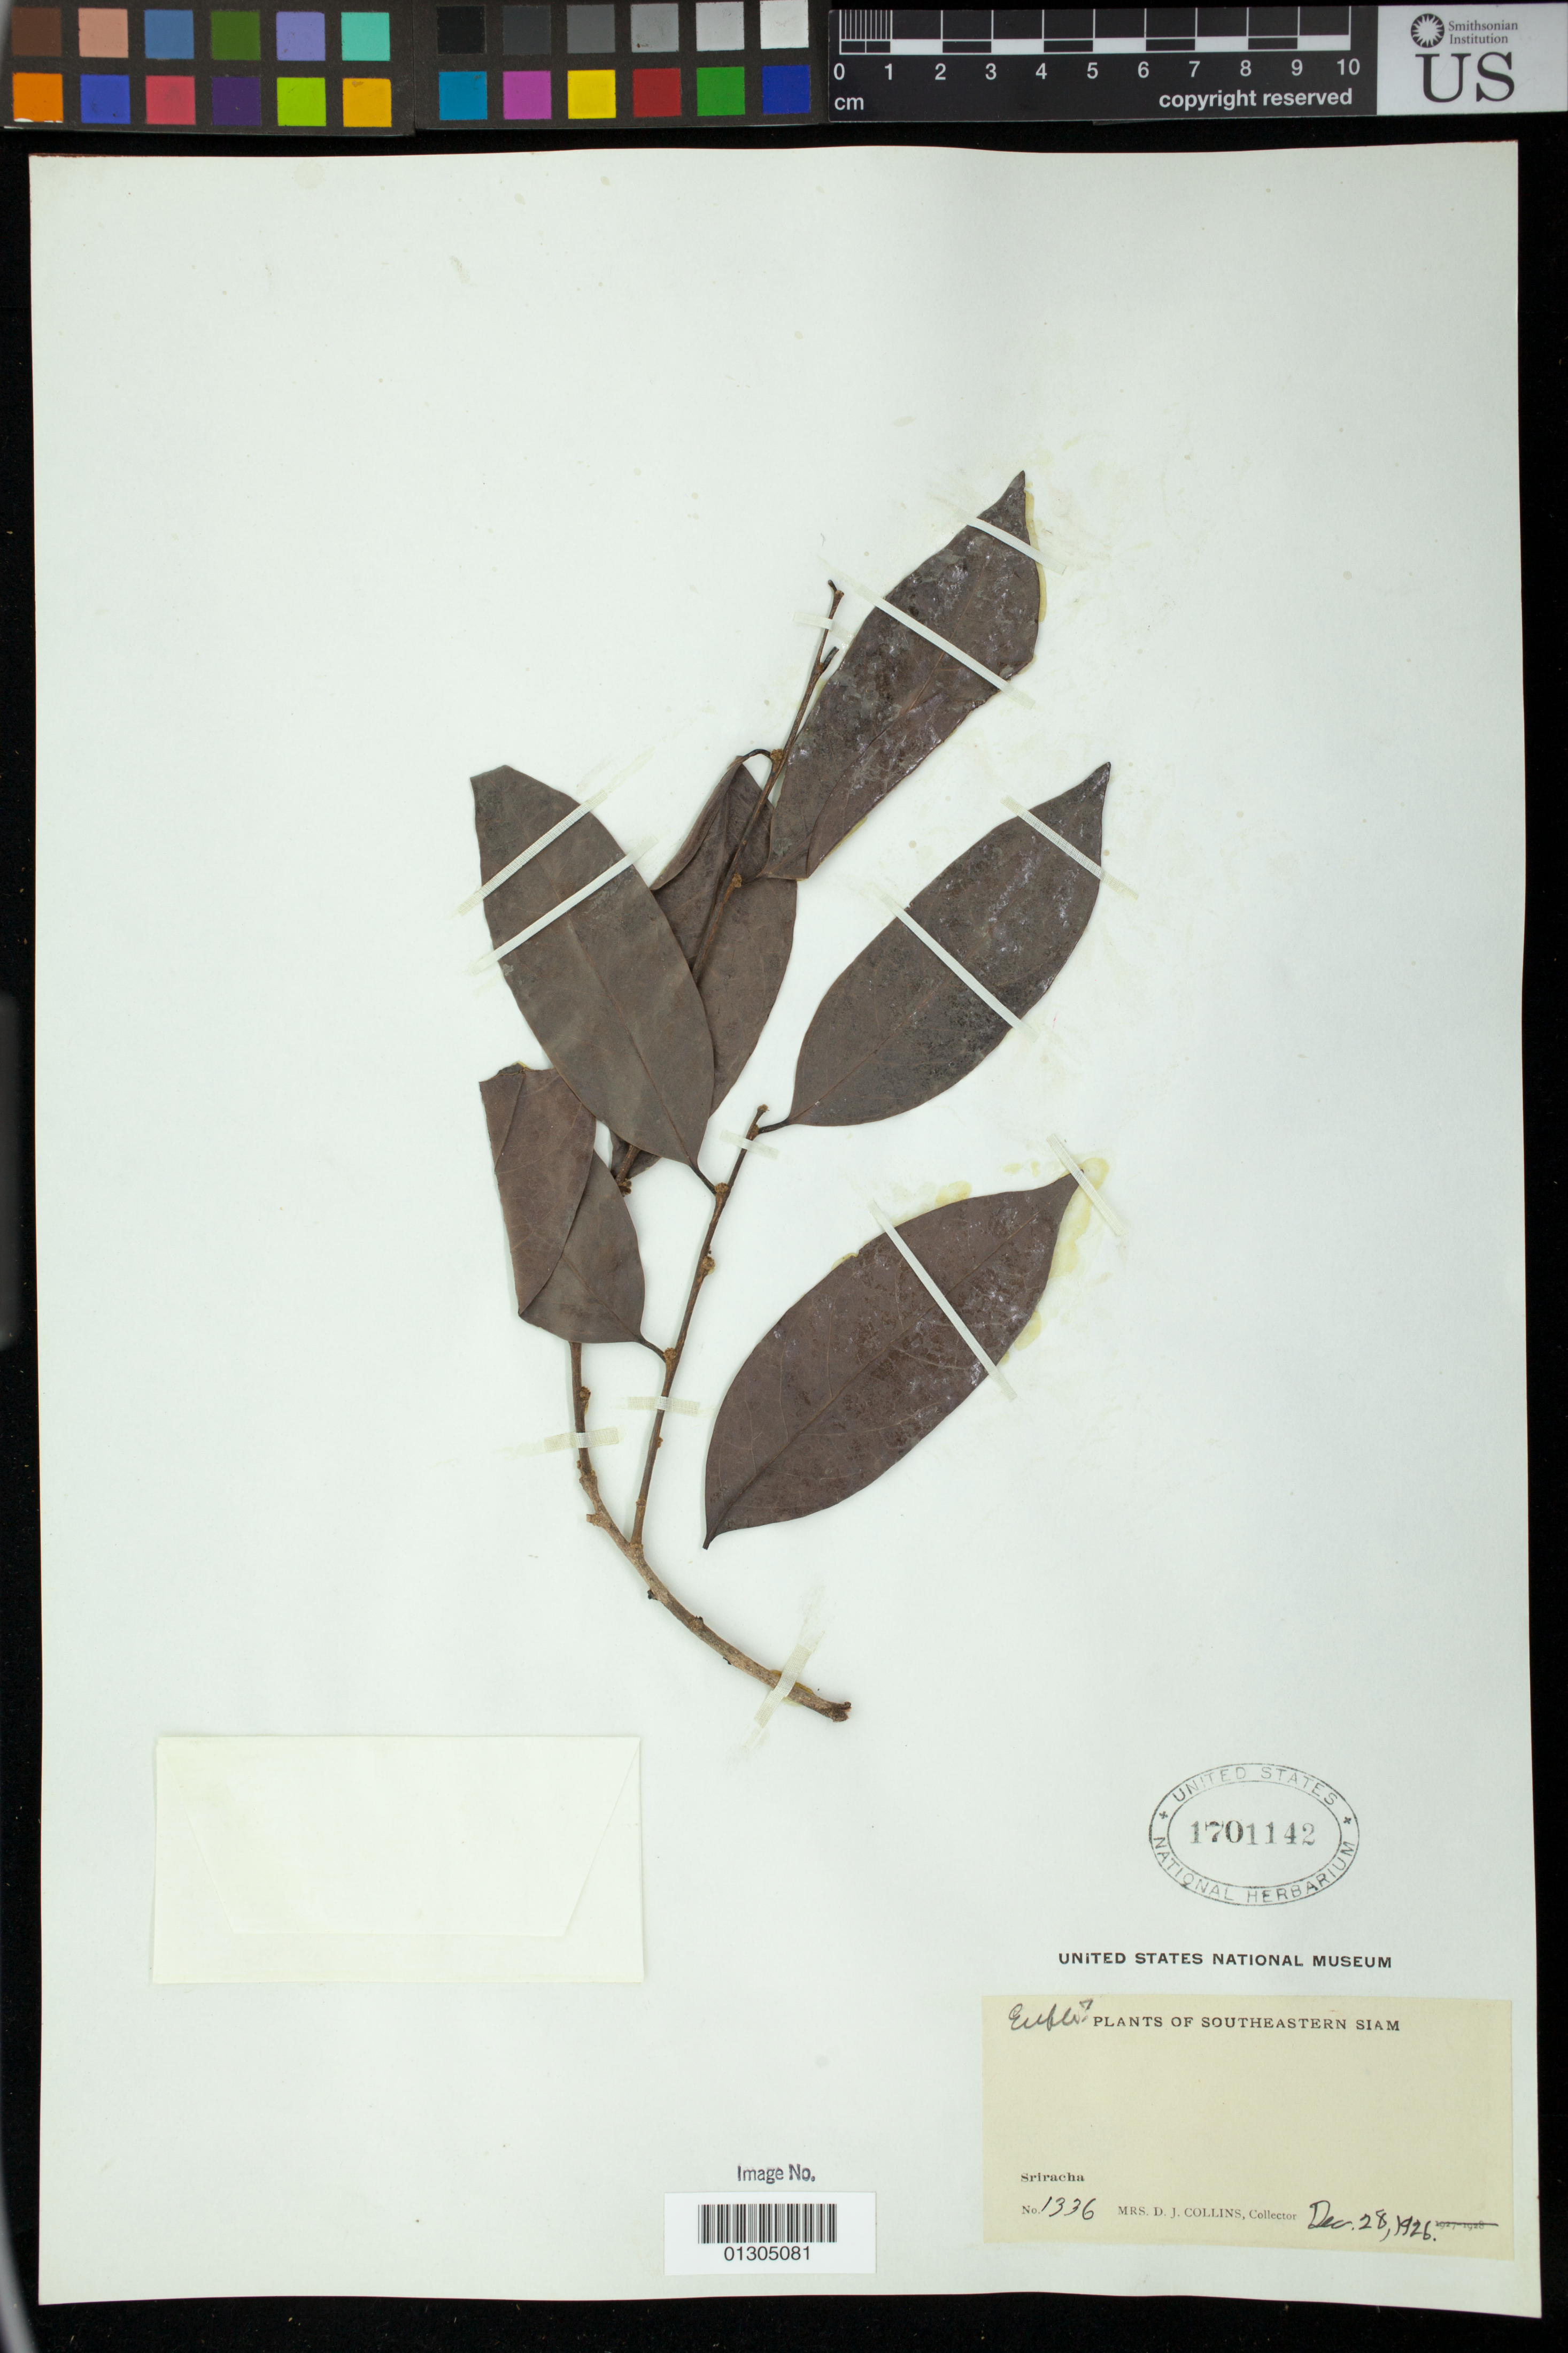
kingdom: Plantae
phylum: Tracheophyta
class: Magnoliopsida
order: Malpighiales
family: Euphorbiaceae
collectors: Mrs. D. J. Collins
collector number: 1336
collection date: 1926-12-28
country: Thailand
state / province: Chon Buri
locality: Sriracha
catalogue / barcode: US 1701142